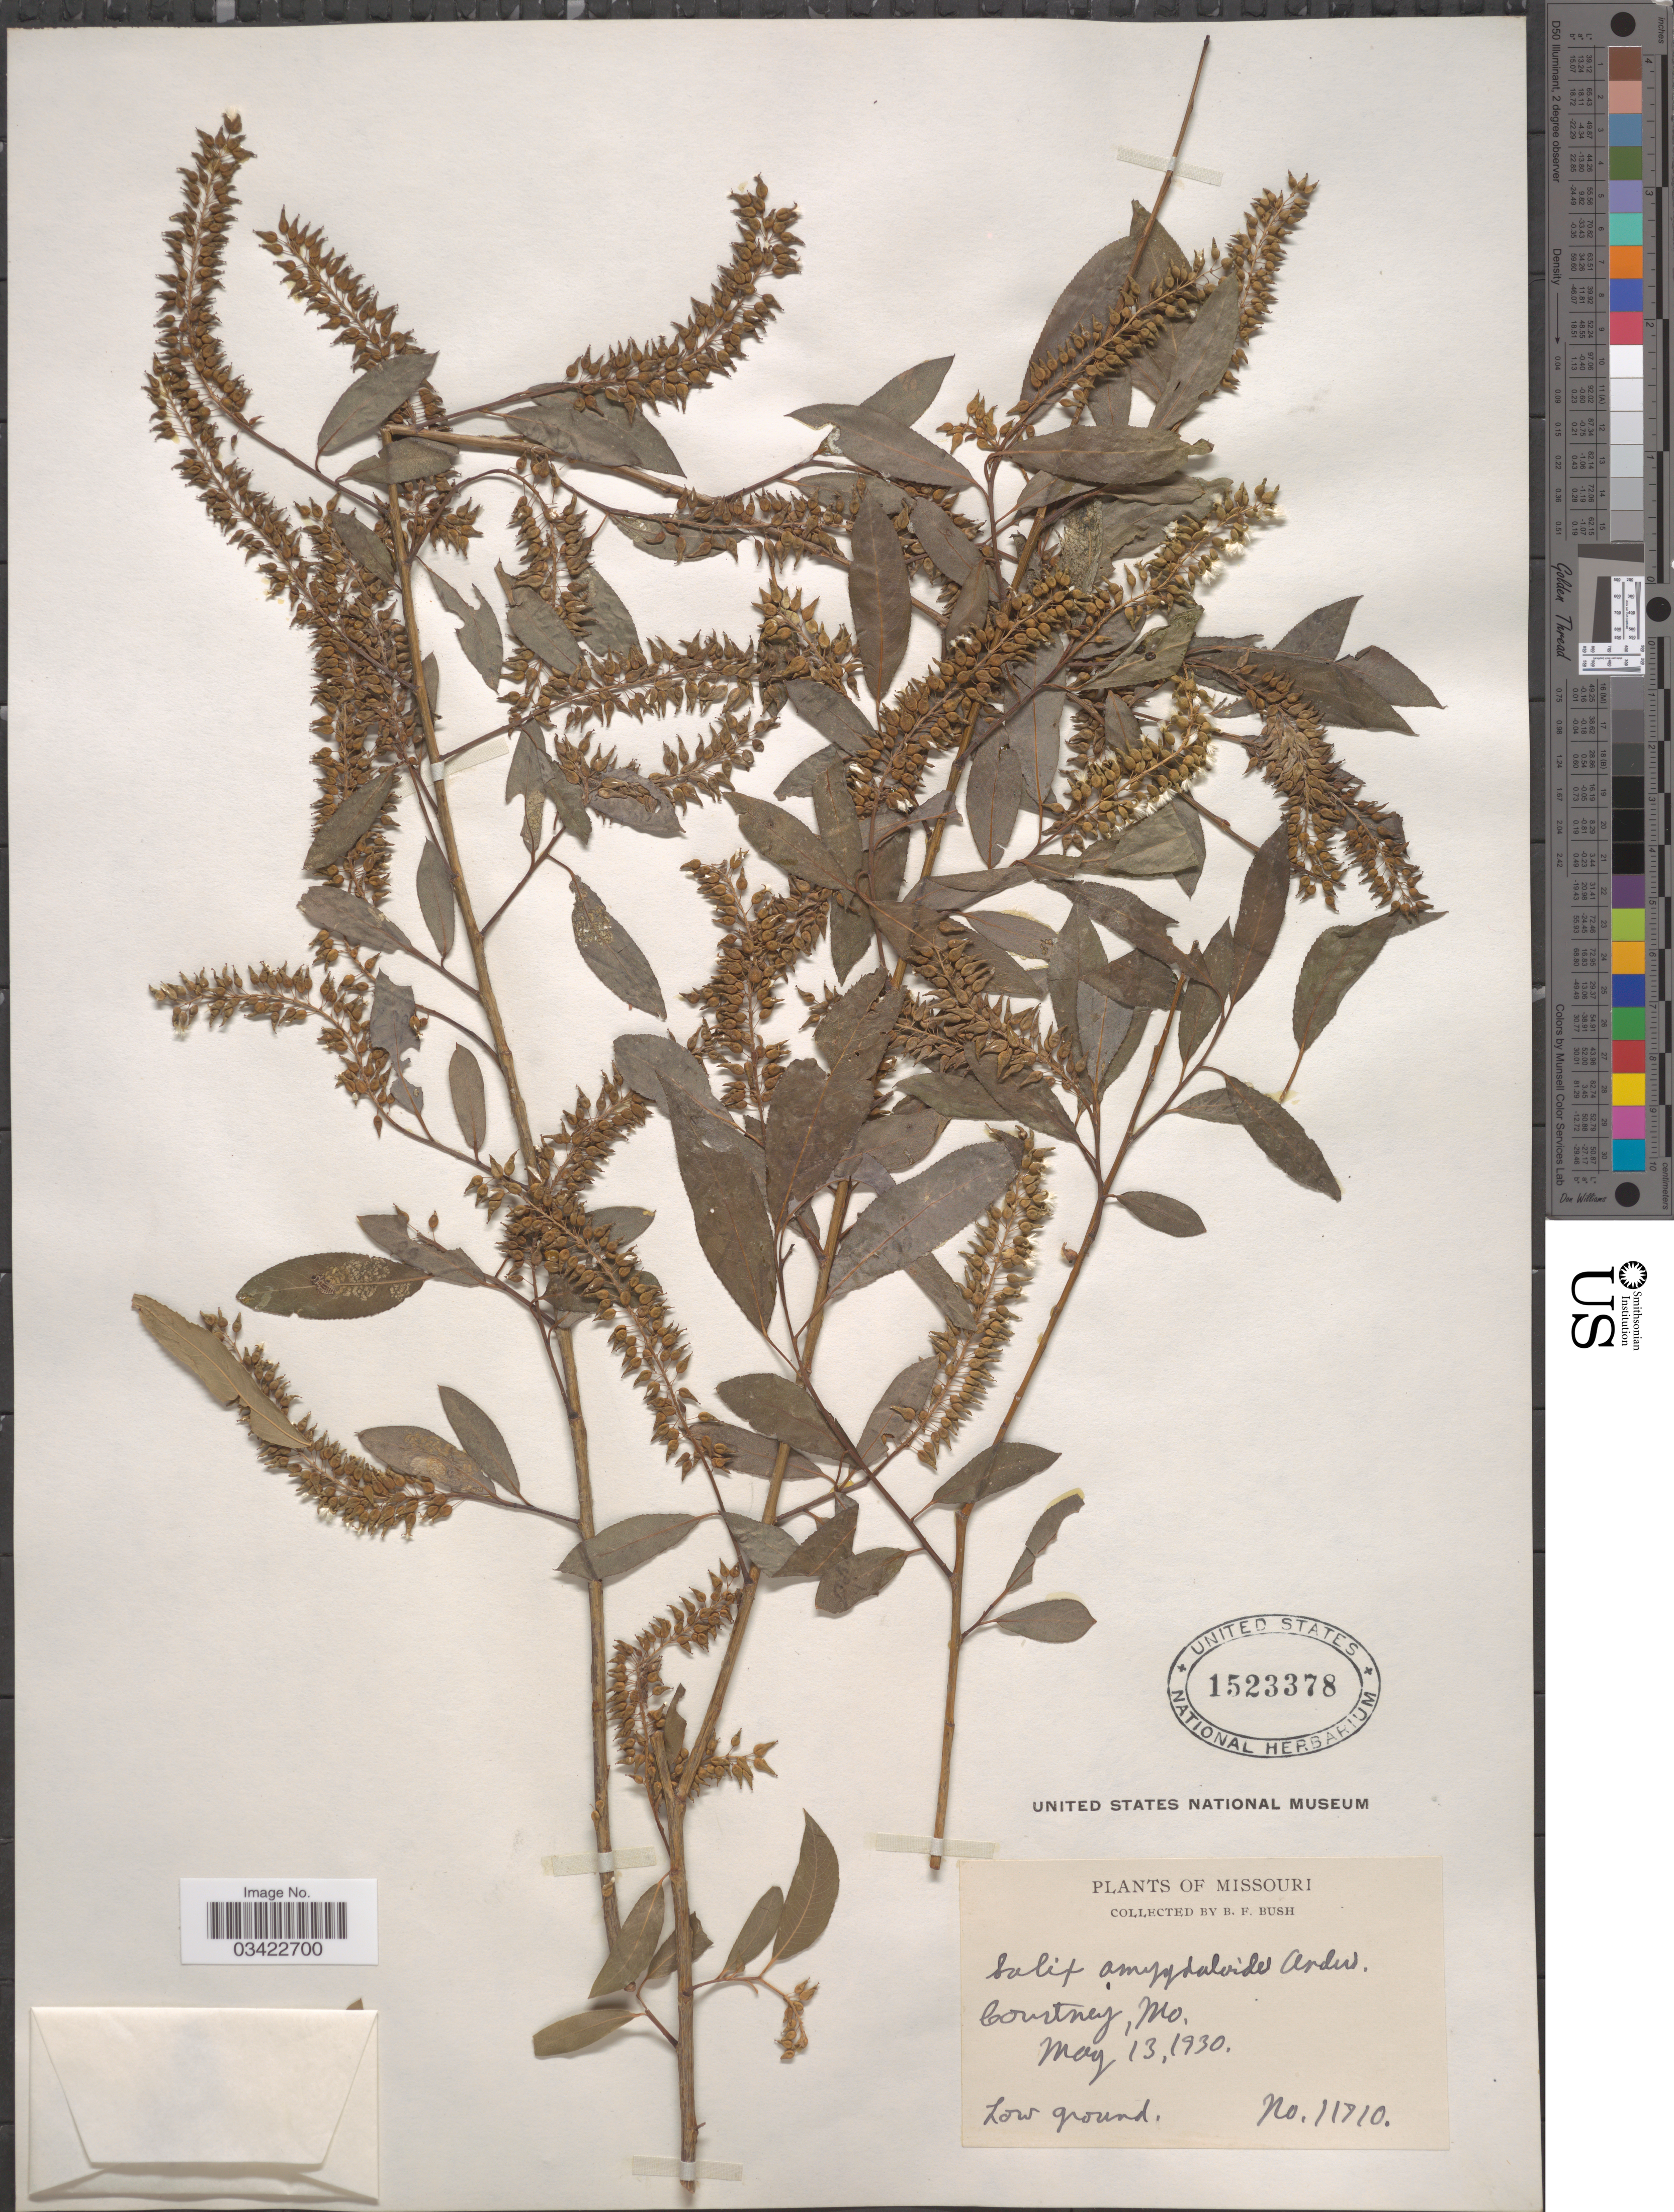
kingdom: Plantae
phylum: Tracheophyta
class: Magnoliopsida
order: Malpighiales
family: Salicaceae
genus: Salix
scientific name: Salix amygdaloides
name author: Andersson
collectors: B. F. Bush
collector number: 11710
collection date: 1930-05-13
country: United States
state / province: Missouri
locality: Courtney.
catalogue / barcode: US 1523378